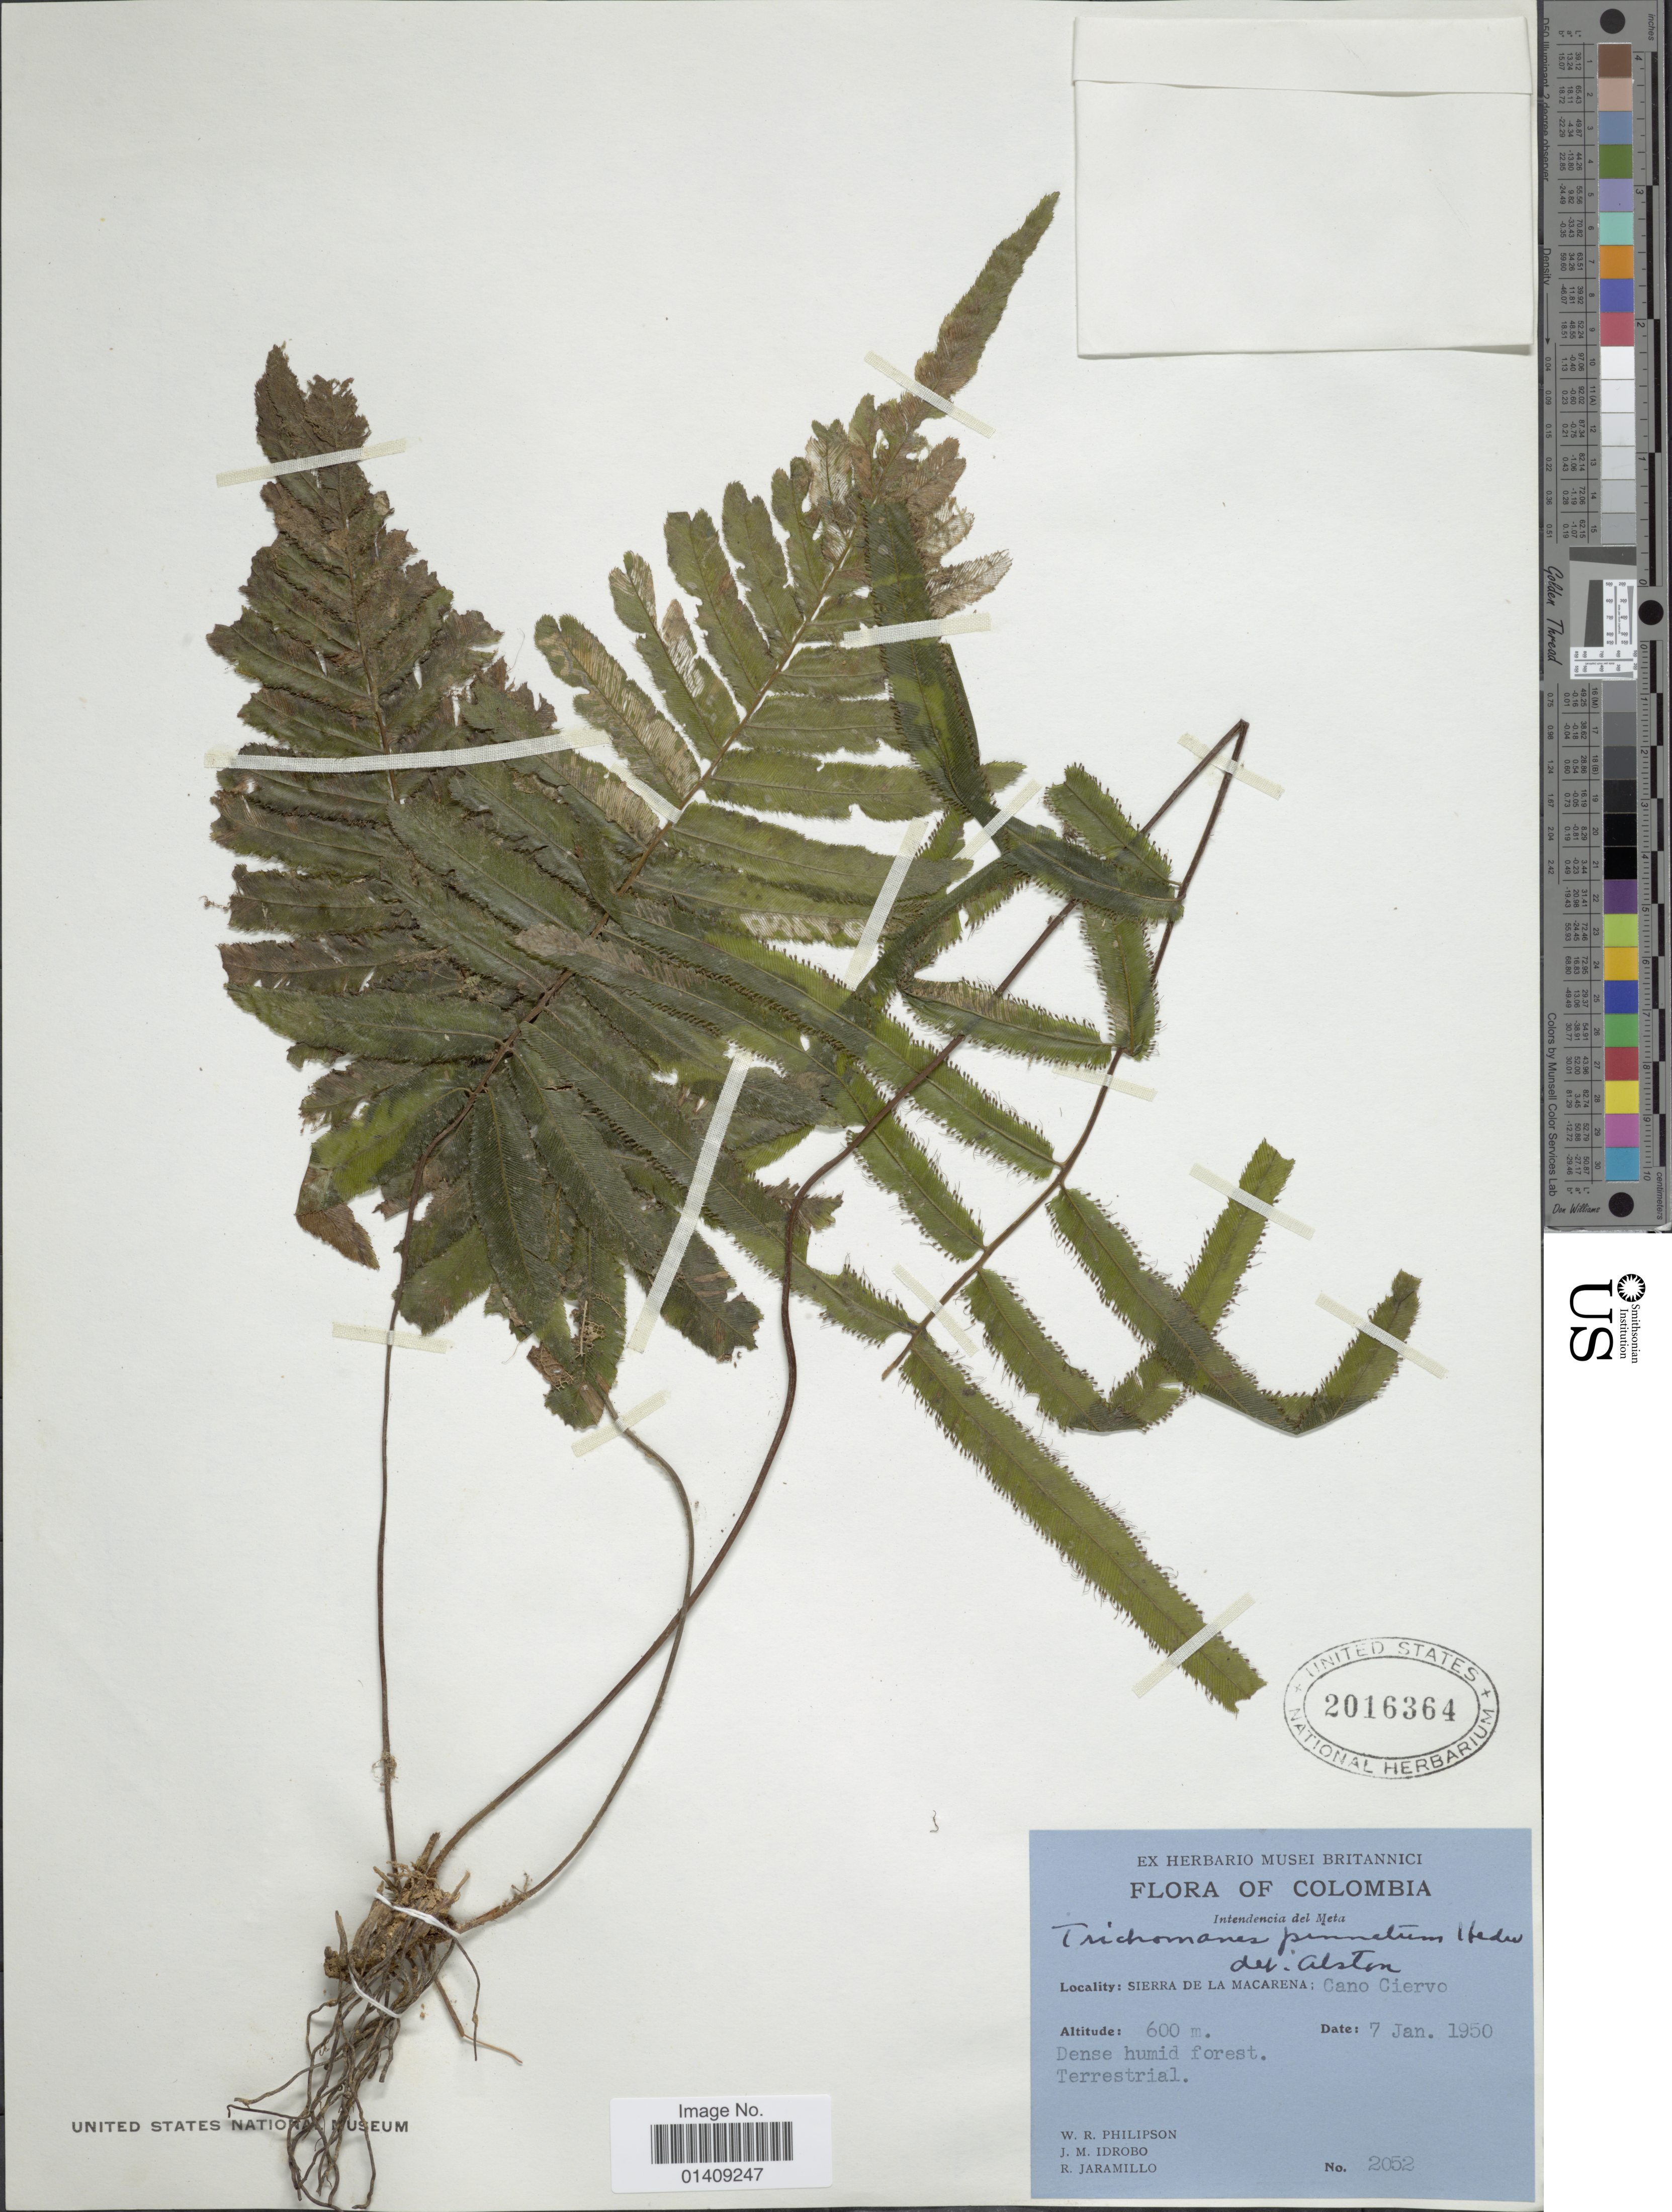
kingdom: Plantae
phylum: Tracheophyta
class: Polypodiopsida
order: Hymenophyllales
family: Hymenophyllaceae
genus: Trichomanes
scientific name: Trichomanes pinnatum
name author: Hedw.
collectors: W. R. Philipson, J. M. Idrobo & R. Jaramillo M.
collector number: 2052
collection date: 1950-01-07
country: Colombia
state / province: Meta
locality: Intendencia del Meta Sierra de la Macarena Cano Ciervo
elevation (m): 600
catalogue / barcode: US 2016364